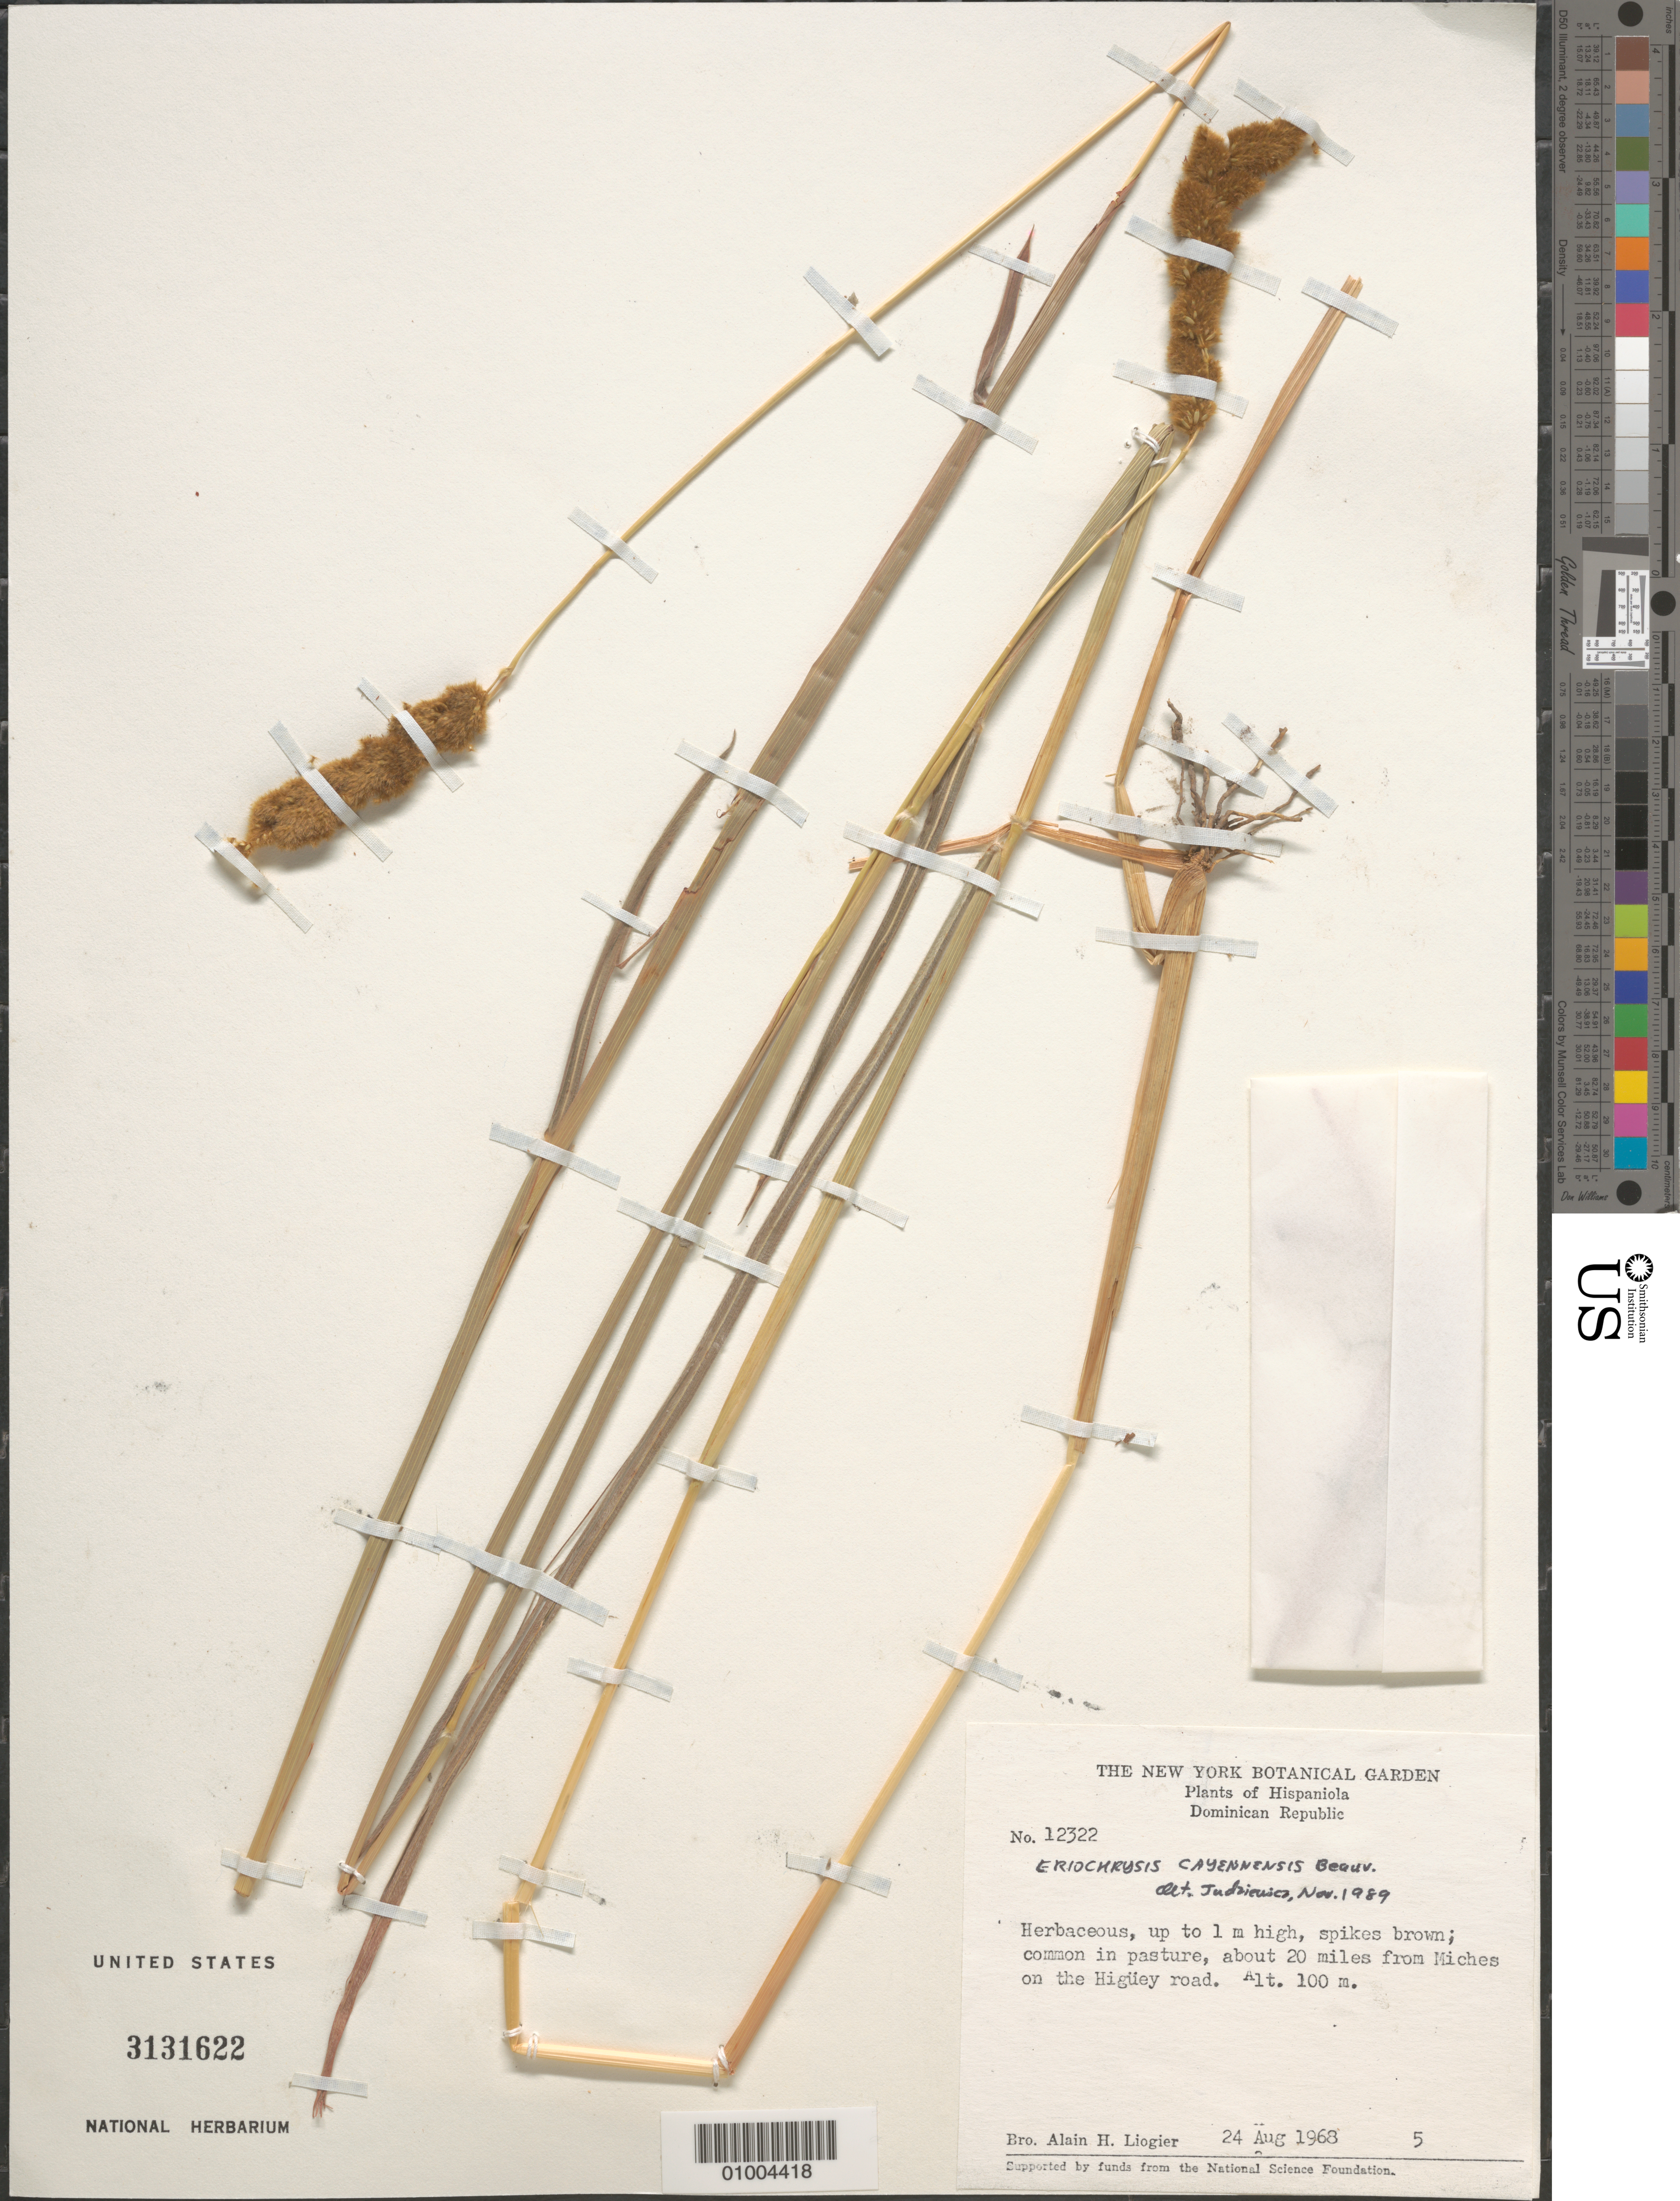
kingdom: Plantae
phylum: Tracheophyta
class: Liliopsida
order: Poales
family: Poaceae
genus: Eriochrysis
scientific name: Eriochrysis cayennensis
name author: P. Beauv.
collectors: A. H. Liogier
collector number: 12322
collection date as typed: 24 Aug 1968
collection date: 1968-08-24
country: Dominican Republic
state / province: El Seibo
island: Hispaniola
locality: about 20 miles from Miches on the Higuey road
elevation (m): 100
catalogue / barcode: US 3131622